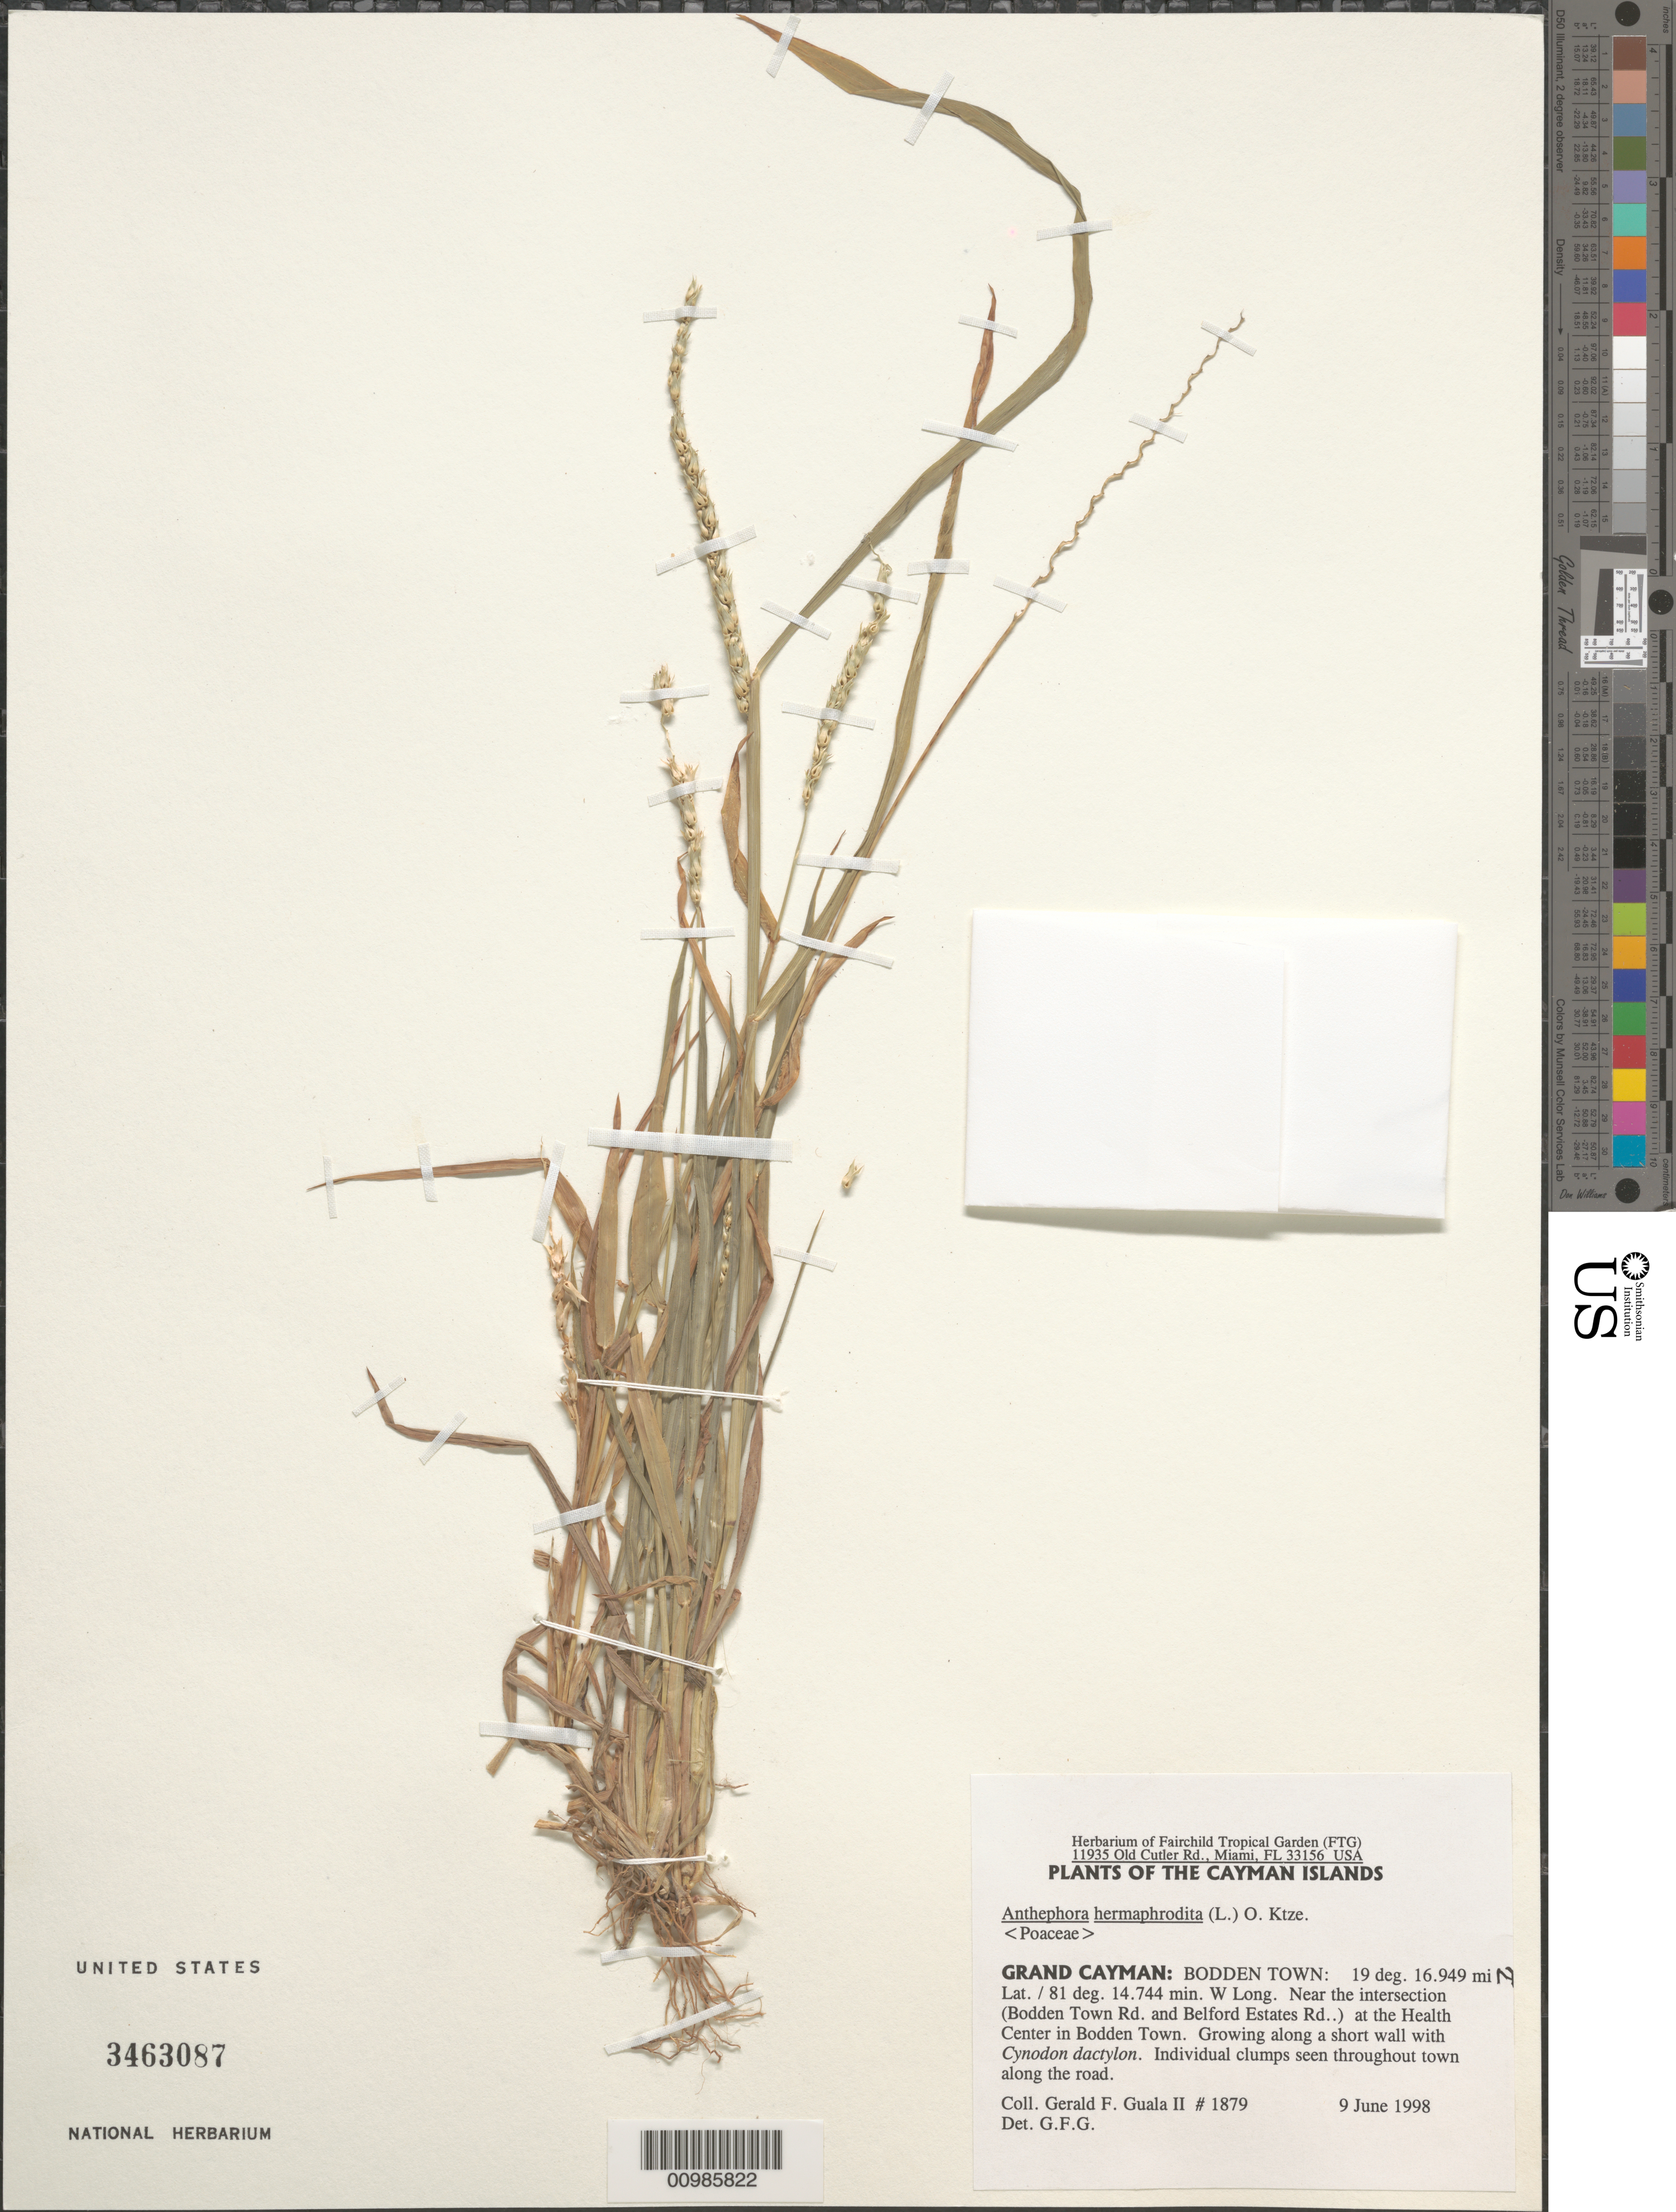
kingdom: Plantae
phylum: Tracheophyta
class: Liliopsida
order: Poales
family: Poaceae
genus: Anthephora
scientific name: Anthephora hermaphrodita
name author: (L.) Kuntze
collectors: G. Guala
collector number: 1879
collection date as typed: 09 Jun 1998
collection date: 1998-06-09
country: Cayman Islands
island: Grand Cayman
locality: Bodden Town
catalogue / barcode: US 3463087